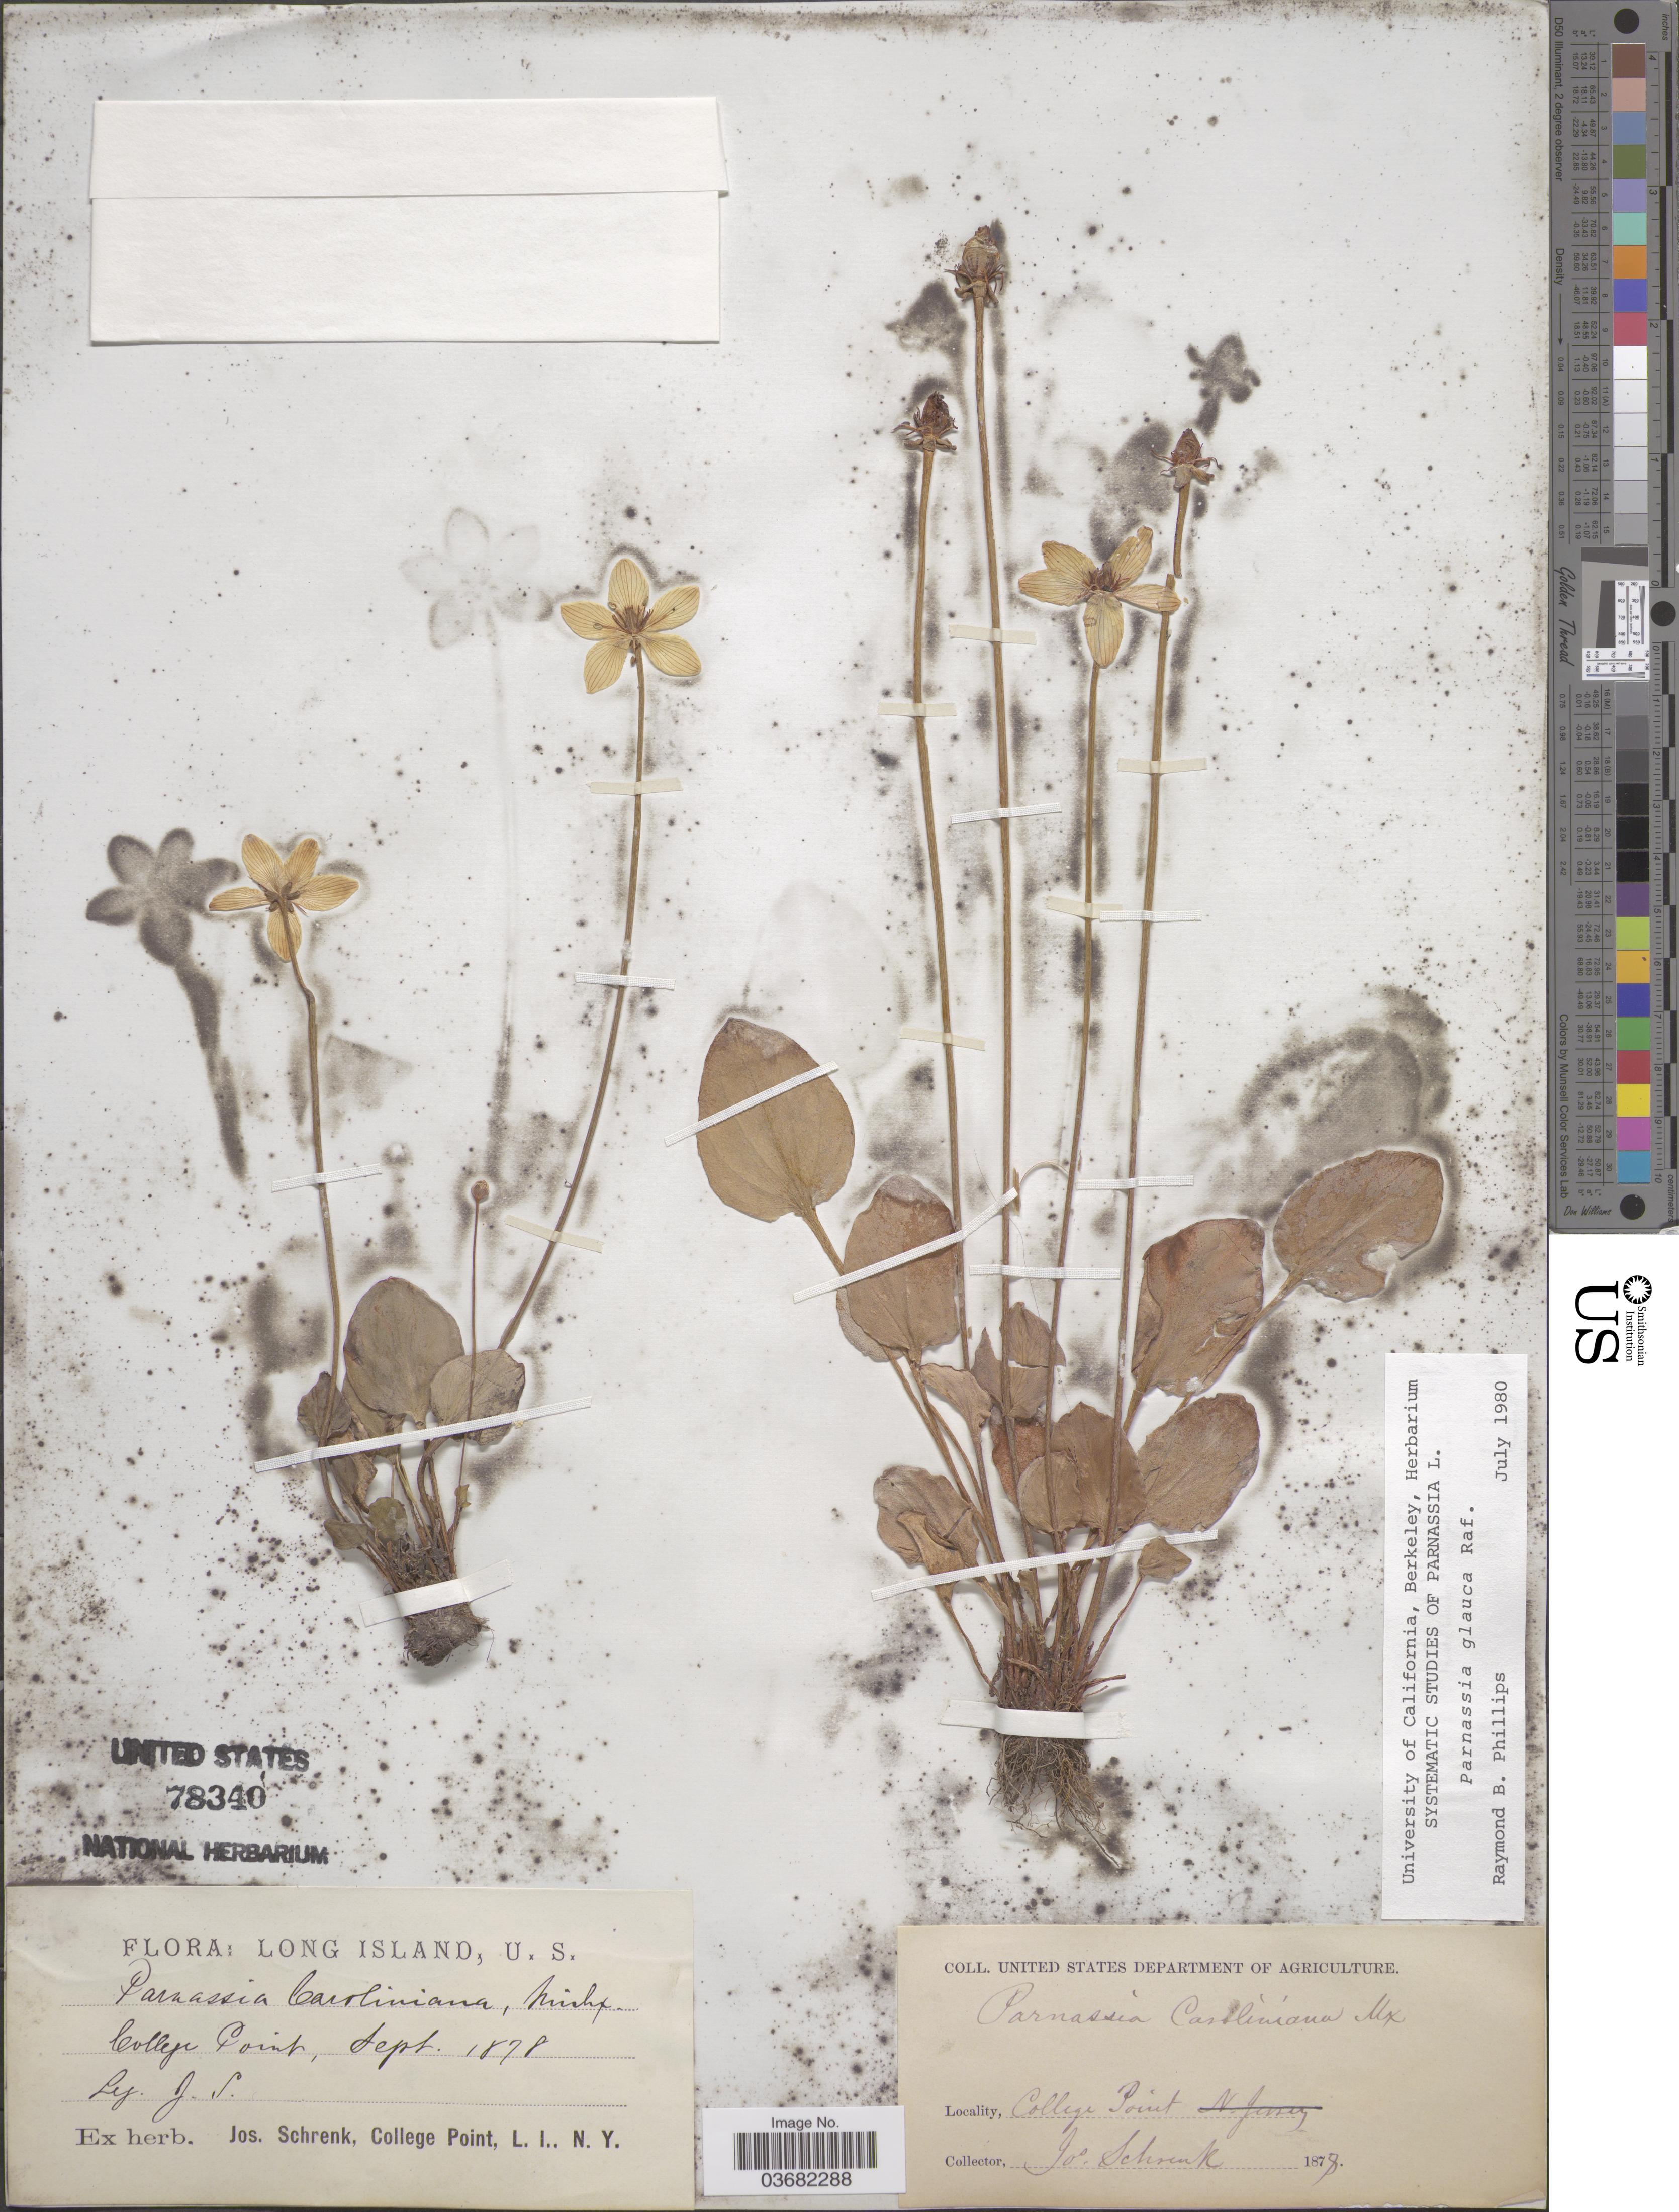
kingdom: Plantae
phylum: Tracheophyta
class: Magnoliopsida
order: Celastrales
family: Parnassiaceae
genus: Parnassia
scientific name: Parnassia glauca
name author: Raf.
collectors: J. Schrenk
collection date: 1878-09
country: United States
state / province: New York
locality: Long Island. College Point.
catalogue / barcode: US 78340